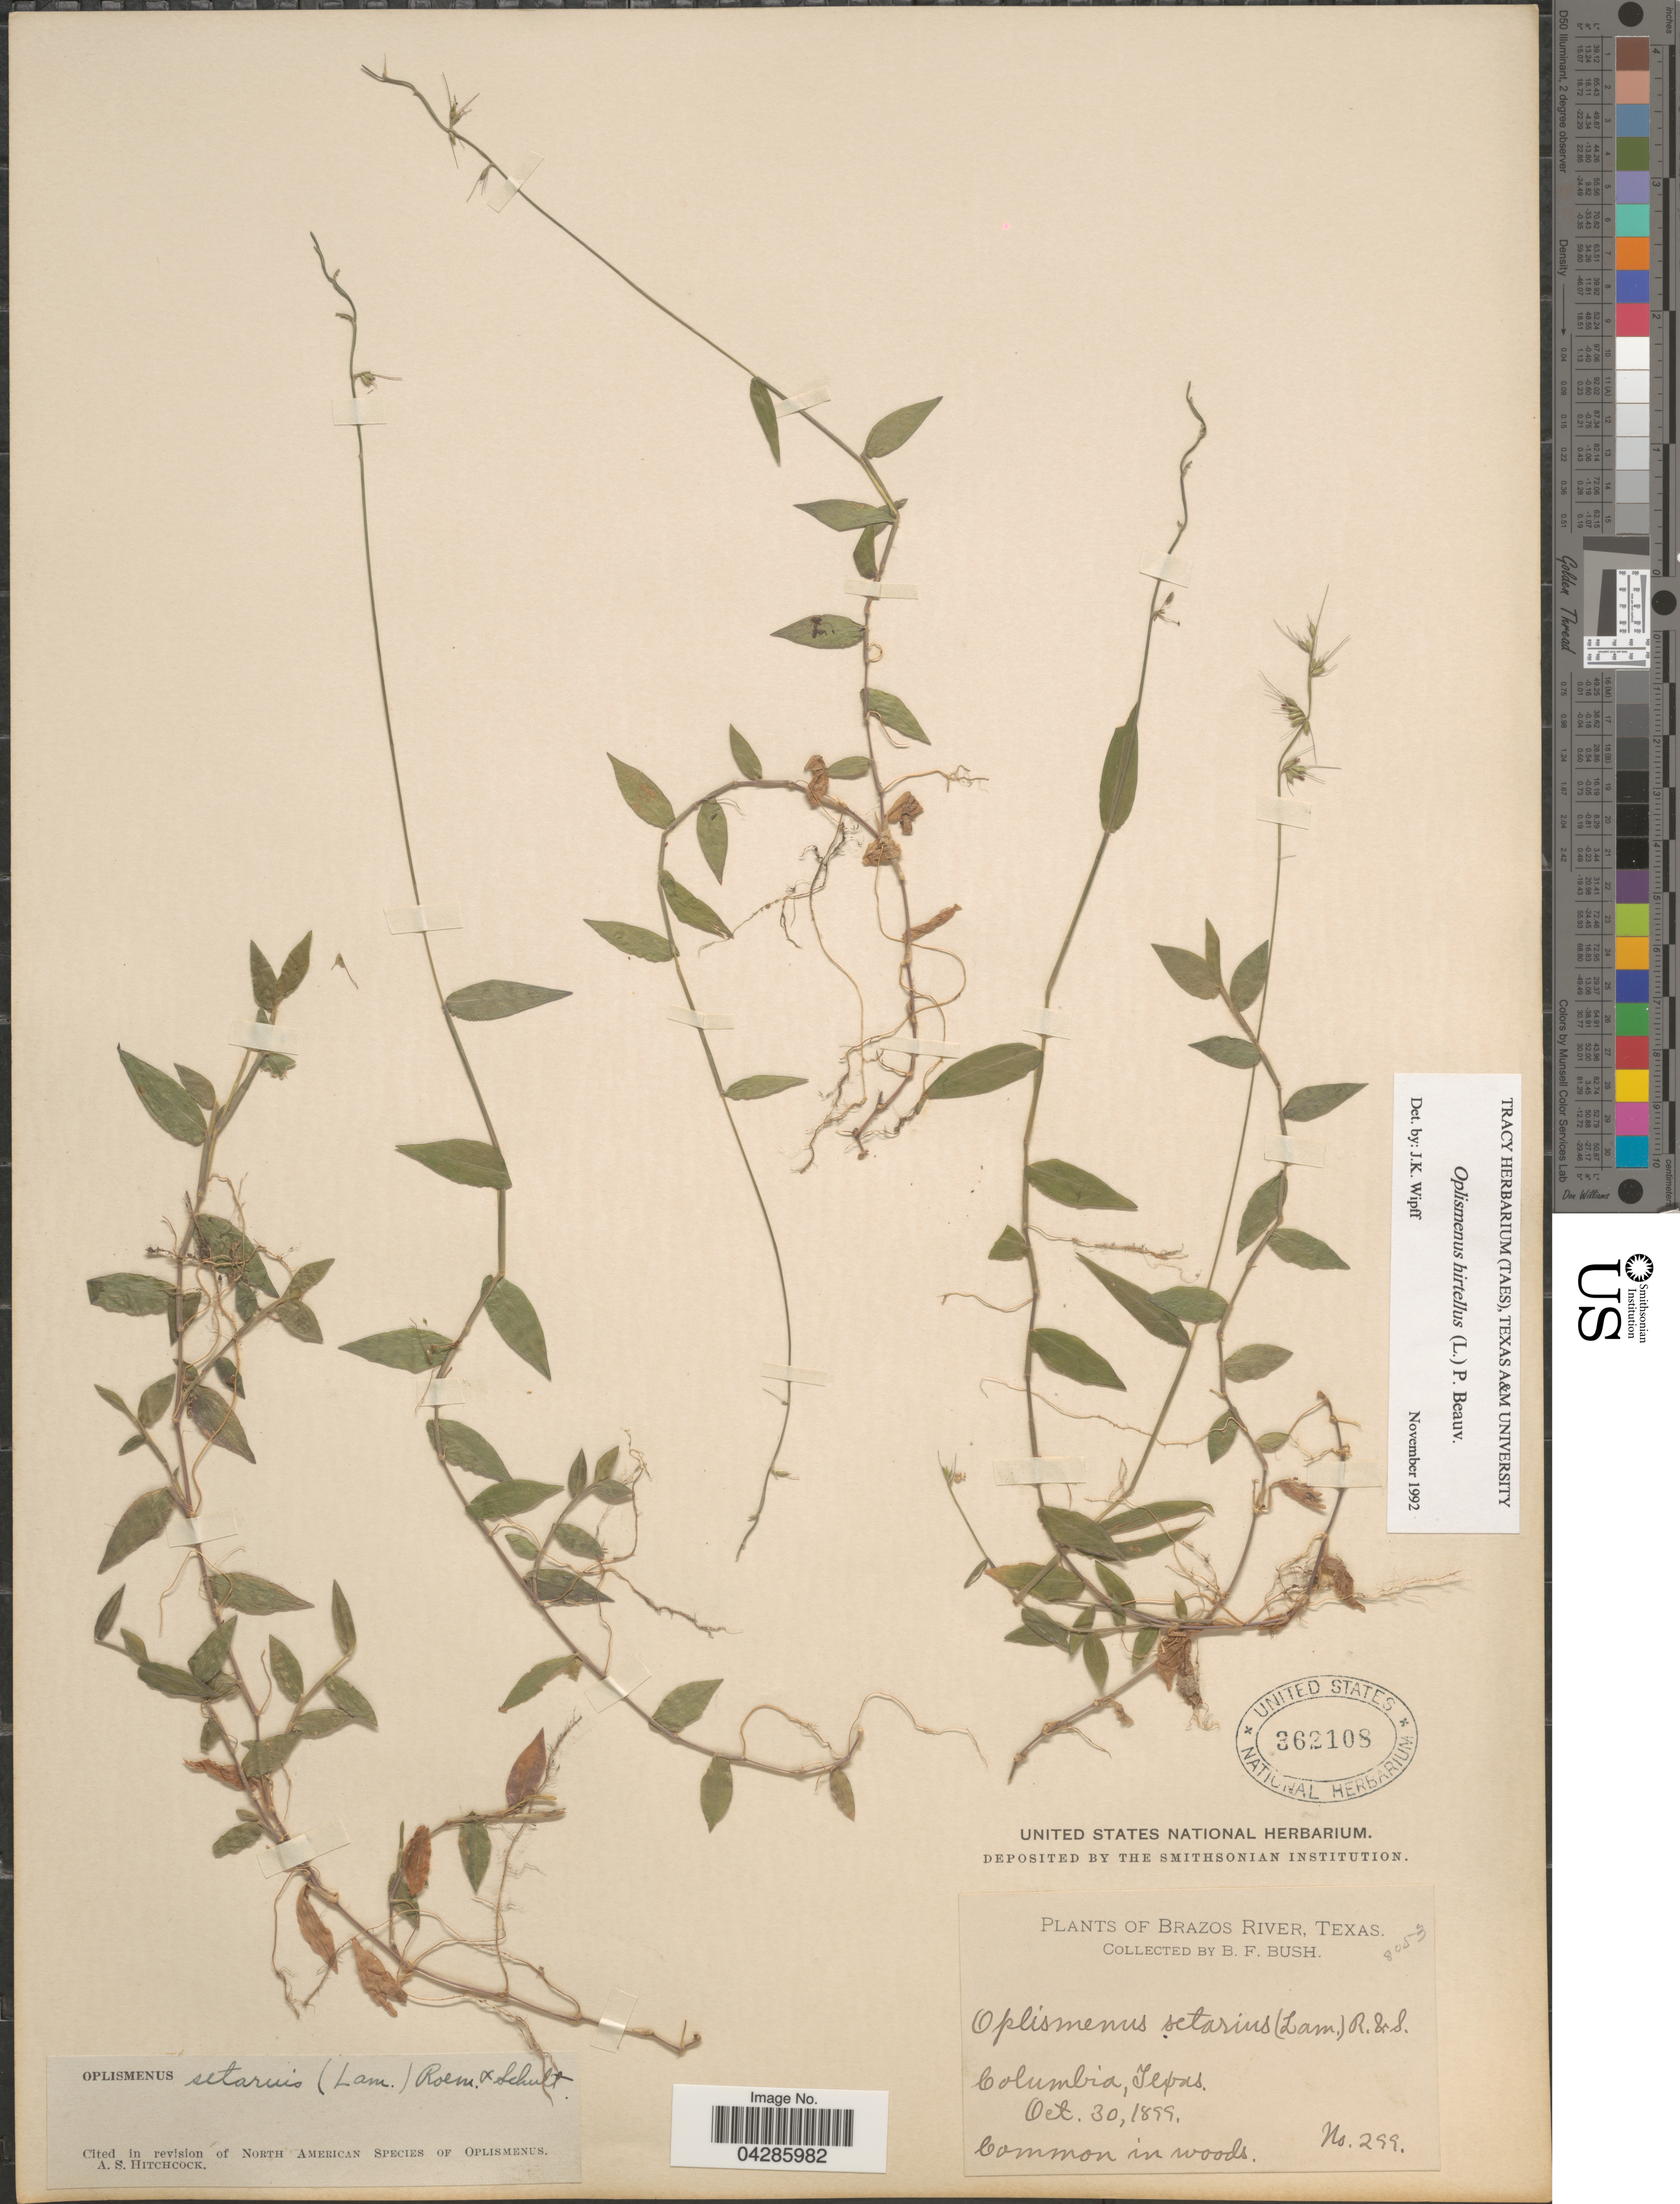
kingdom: Plantae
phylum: Tracheophyta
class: Liliopsida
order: Poales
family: Poaceae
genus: Oplismenus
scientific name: Oplismenus hirtellus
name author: (L.) P. Beauv.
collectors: B. F. Bush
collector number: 299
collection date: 1899-10-30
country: United States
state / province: Texas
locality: Brazos River. Columbia. Common in woods.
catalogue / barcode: US 362108